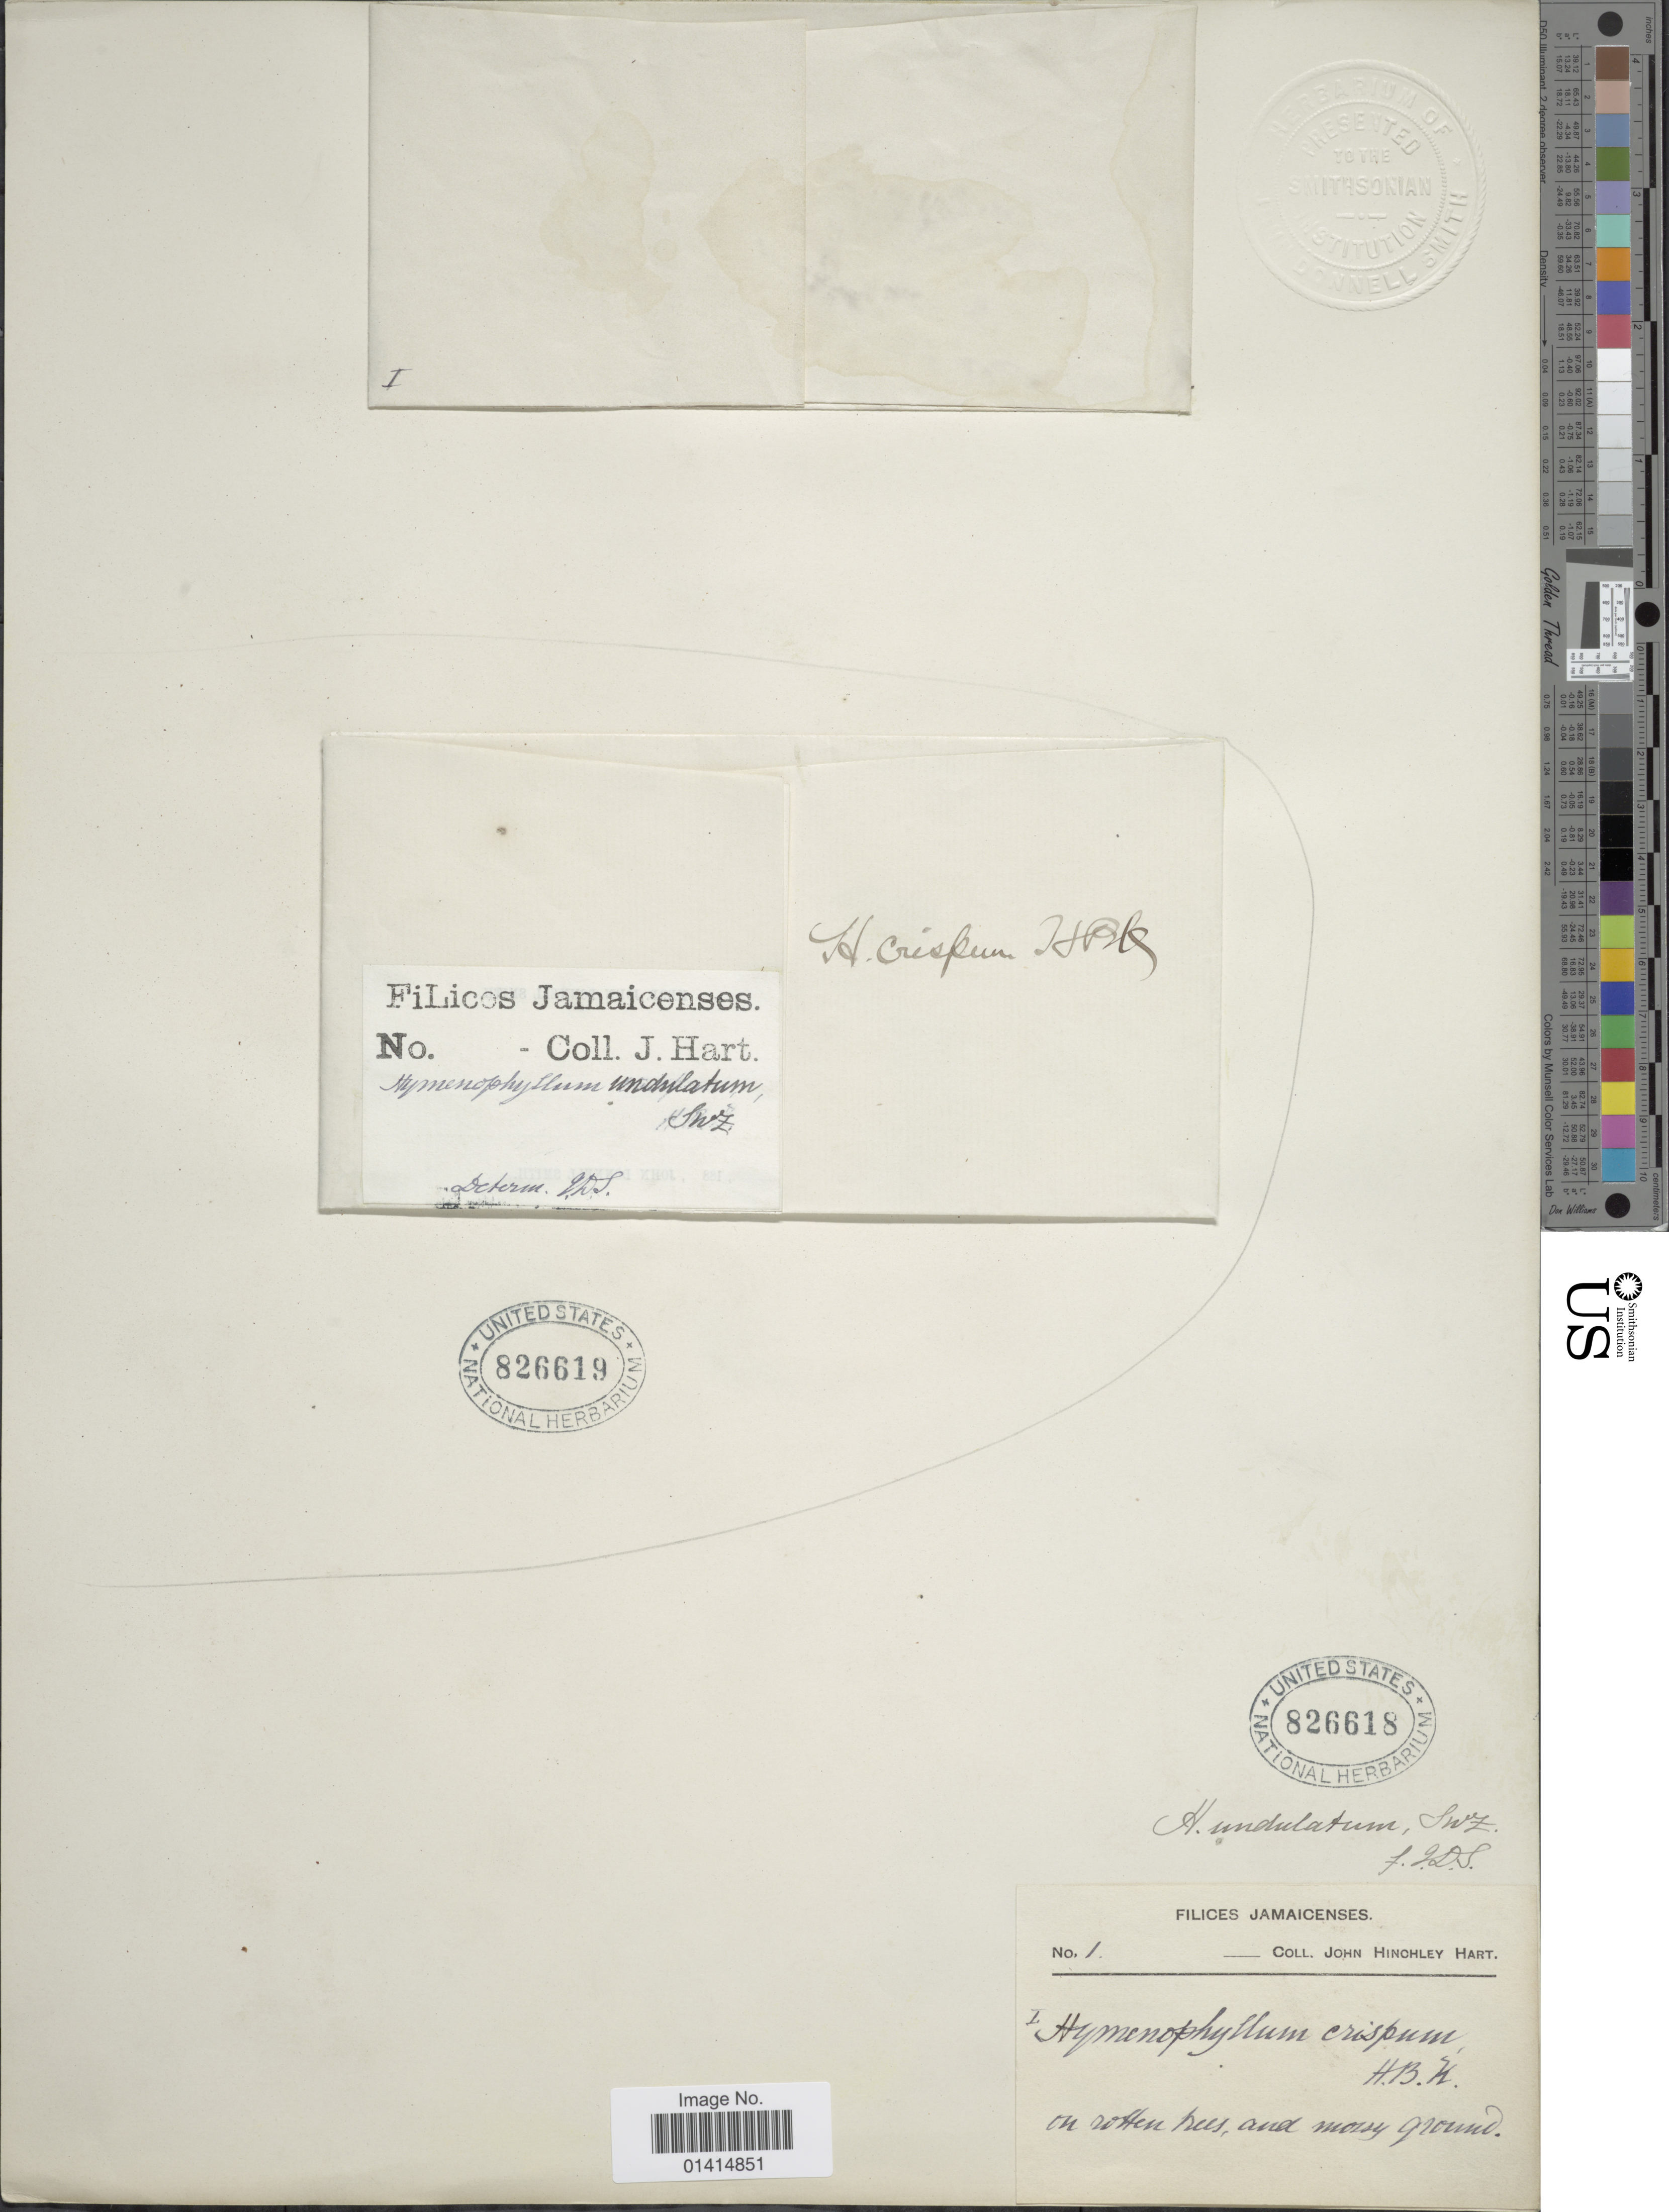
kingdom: Plantae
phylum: Tracheophyta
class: Polypodiopsida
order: Hymenophyllales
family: Hymenophyllaceae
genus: Hymenophyllum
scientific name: Hymenophyllum contortum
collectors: J. H. Hart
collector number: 1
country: Jamaica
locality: On rotten trees, and mossy ground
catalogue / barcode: US 826618